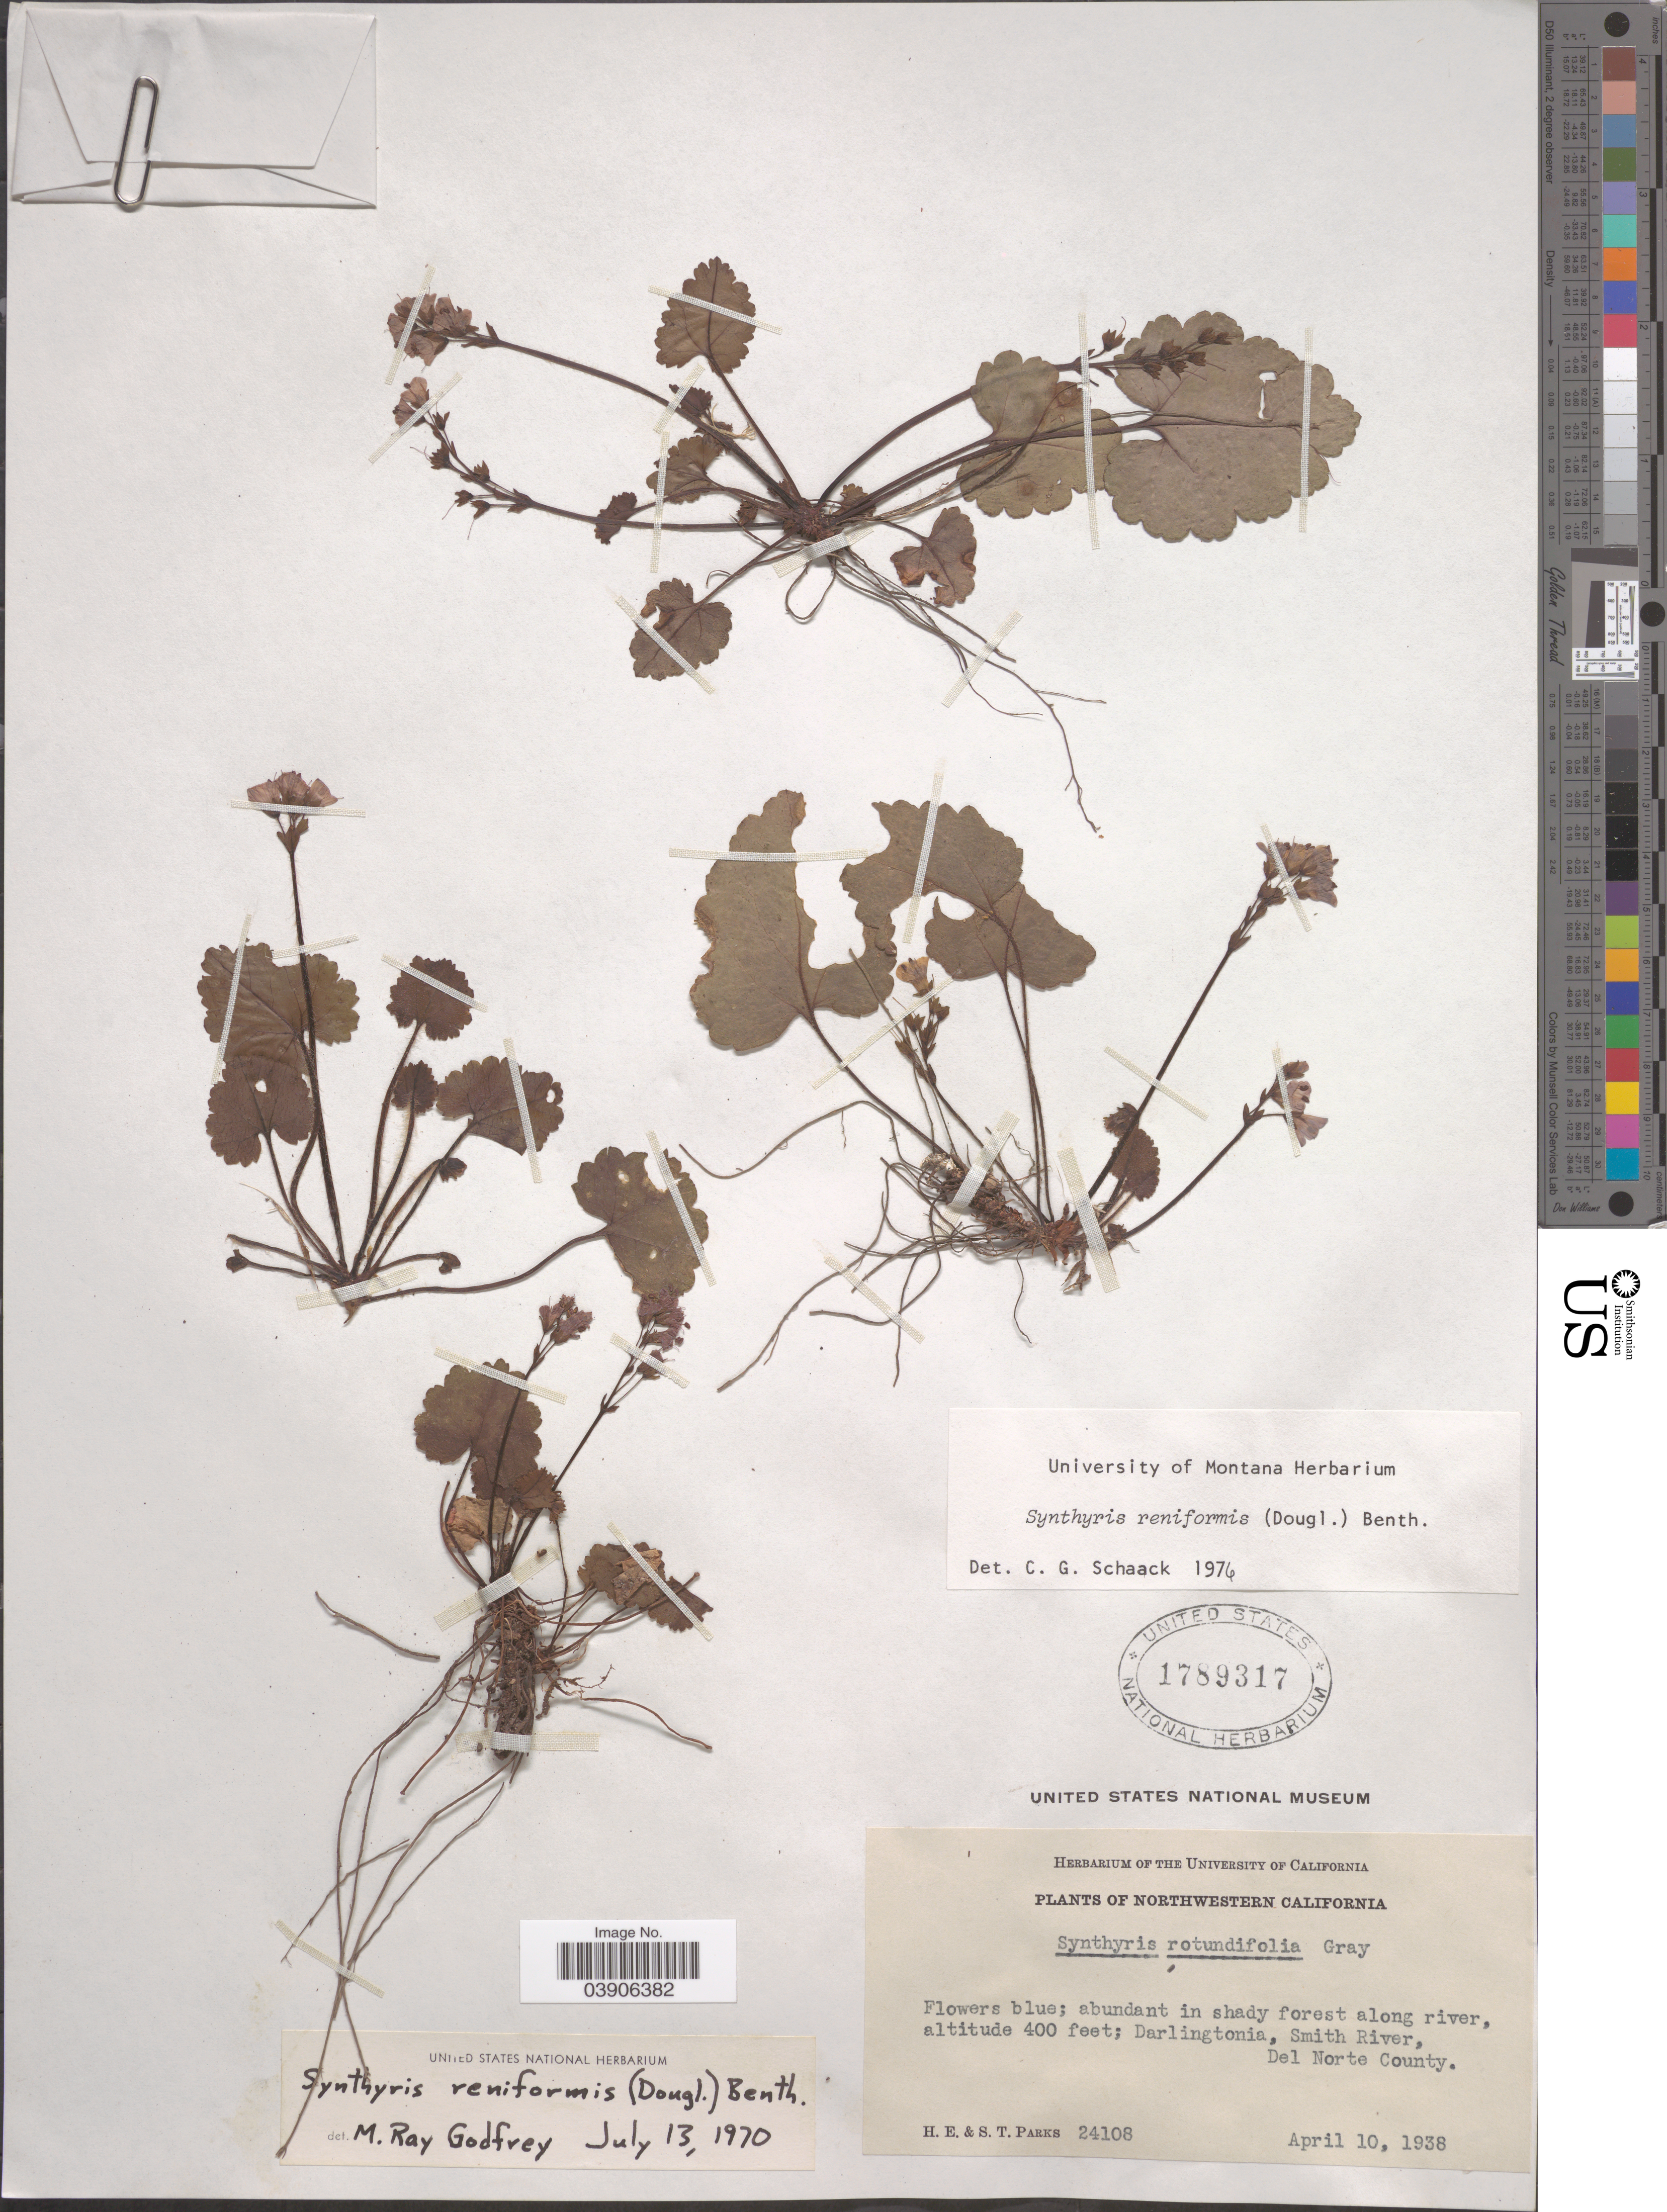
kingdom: Plantae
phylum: Tracheophyta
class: Magnoliopsida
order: Lamiales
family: Plantaginaceae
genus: Synthyris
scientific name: Synthyris reniformis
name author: Benth.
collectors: H. E. Parks & S. Parks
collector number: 24108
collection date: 1938-04-10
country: United States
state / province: California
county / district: Del Norte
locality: Northwestern California. Darlingtonia, Smith River, Del Norte County.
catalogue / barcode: US 1789317